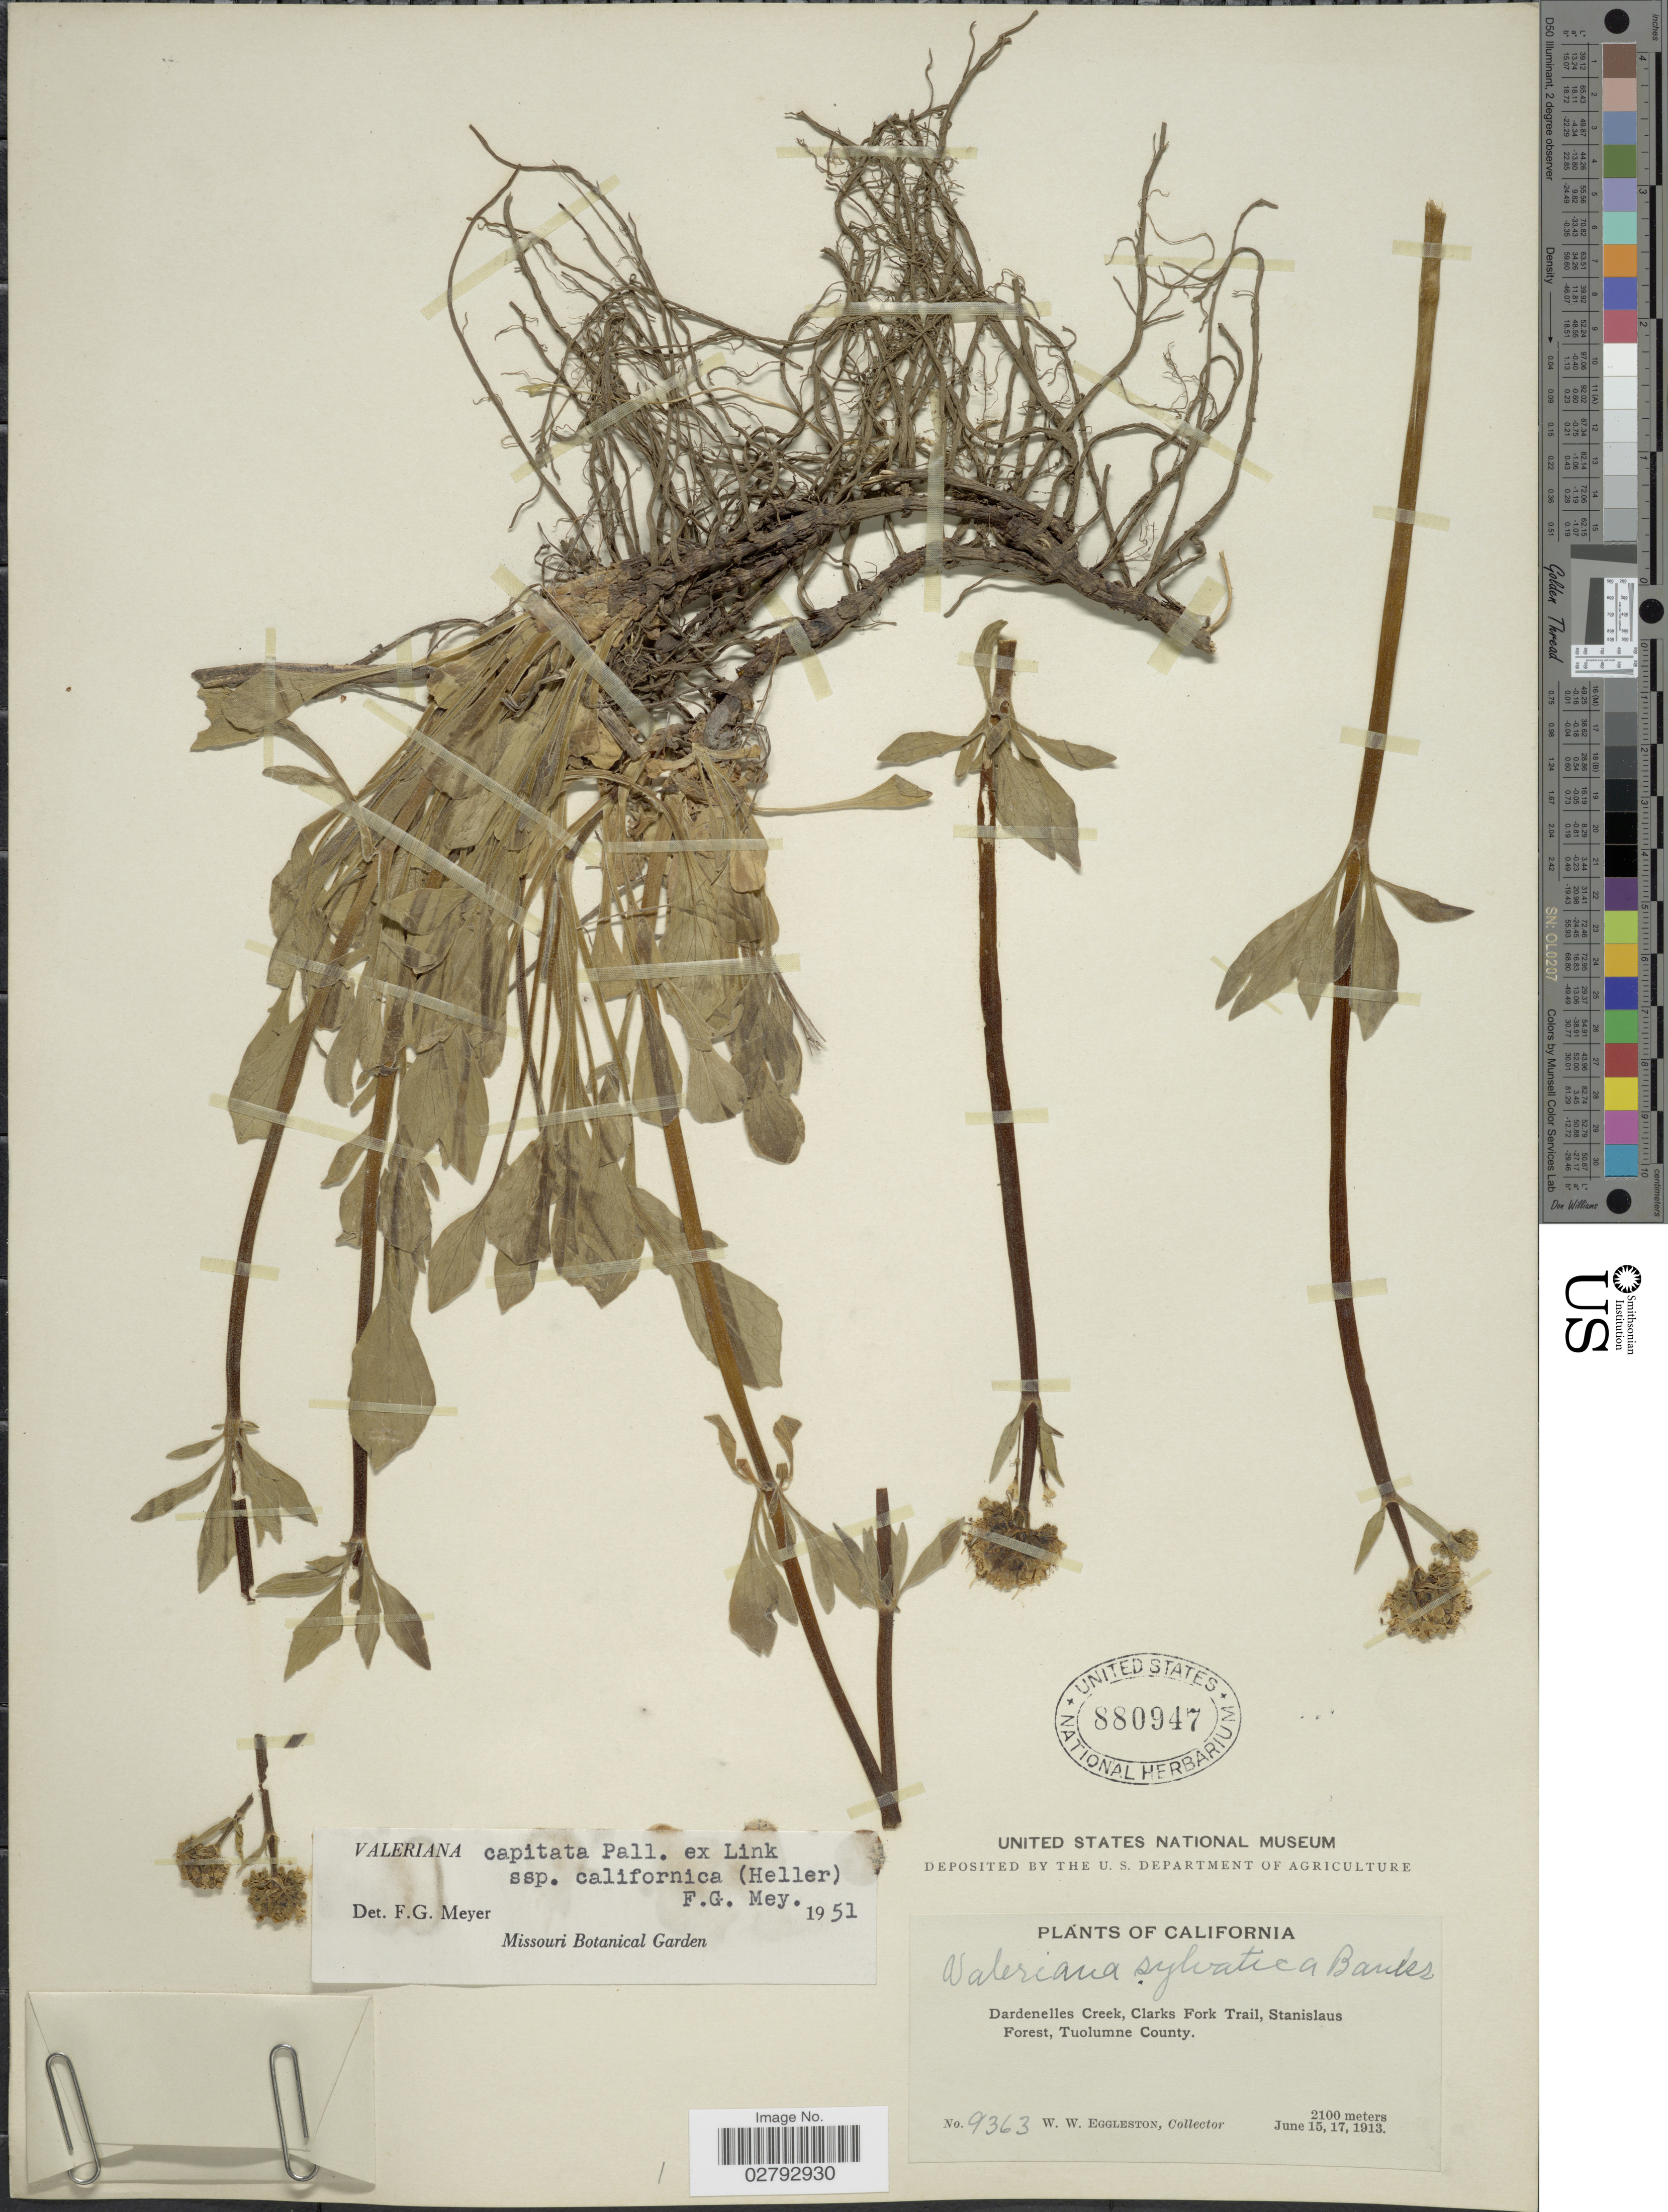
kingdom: Plantae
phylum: Tracheophyta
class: Magnoliopsida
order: Dipsacales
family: Caprifoliaceae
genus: Valeriana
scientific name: Valeriana capitata subsp. californica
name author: (A. Heller) F.G. Mey.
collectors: W. W. Eggleston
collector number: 9363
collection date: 1913-06-15/1913-06-17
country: United States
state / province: California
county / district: Tuolumne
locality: Dardenelles Creek, Clarks Fork Trail, Stanislaus Forest, Tuolumne County.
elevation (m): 2100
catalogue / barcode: US 880947